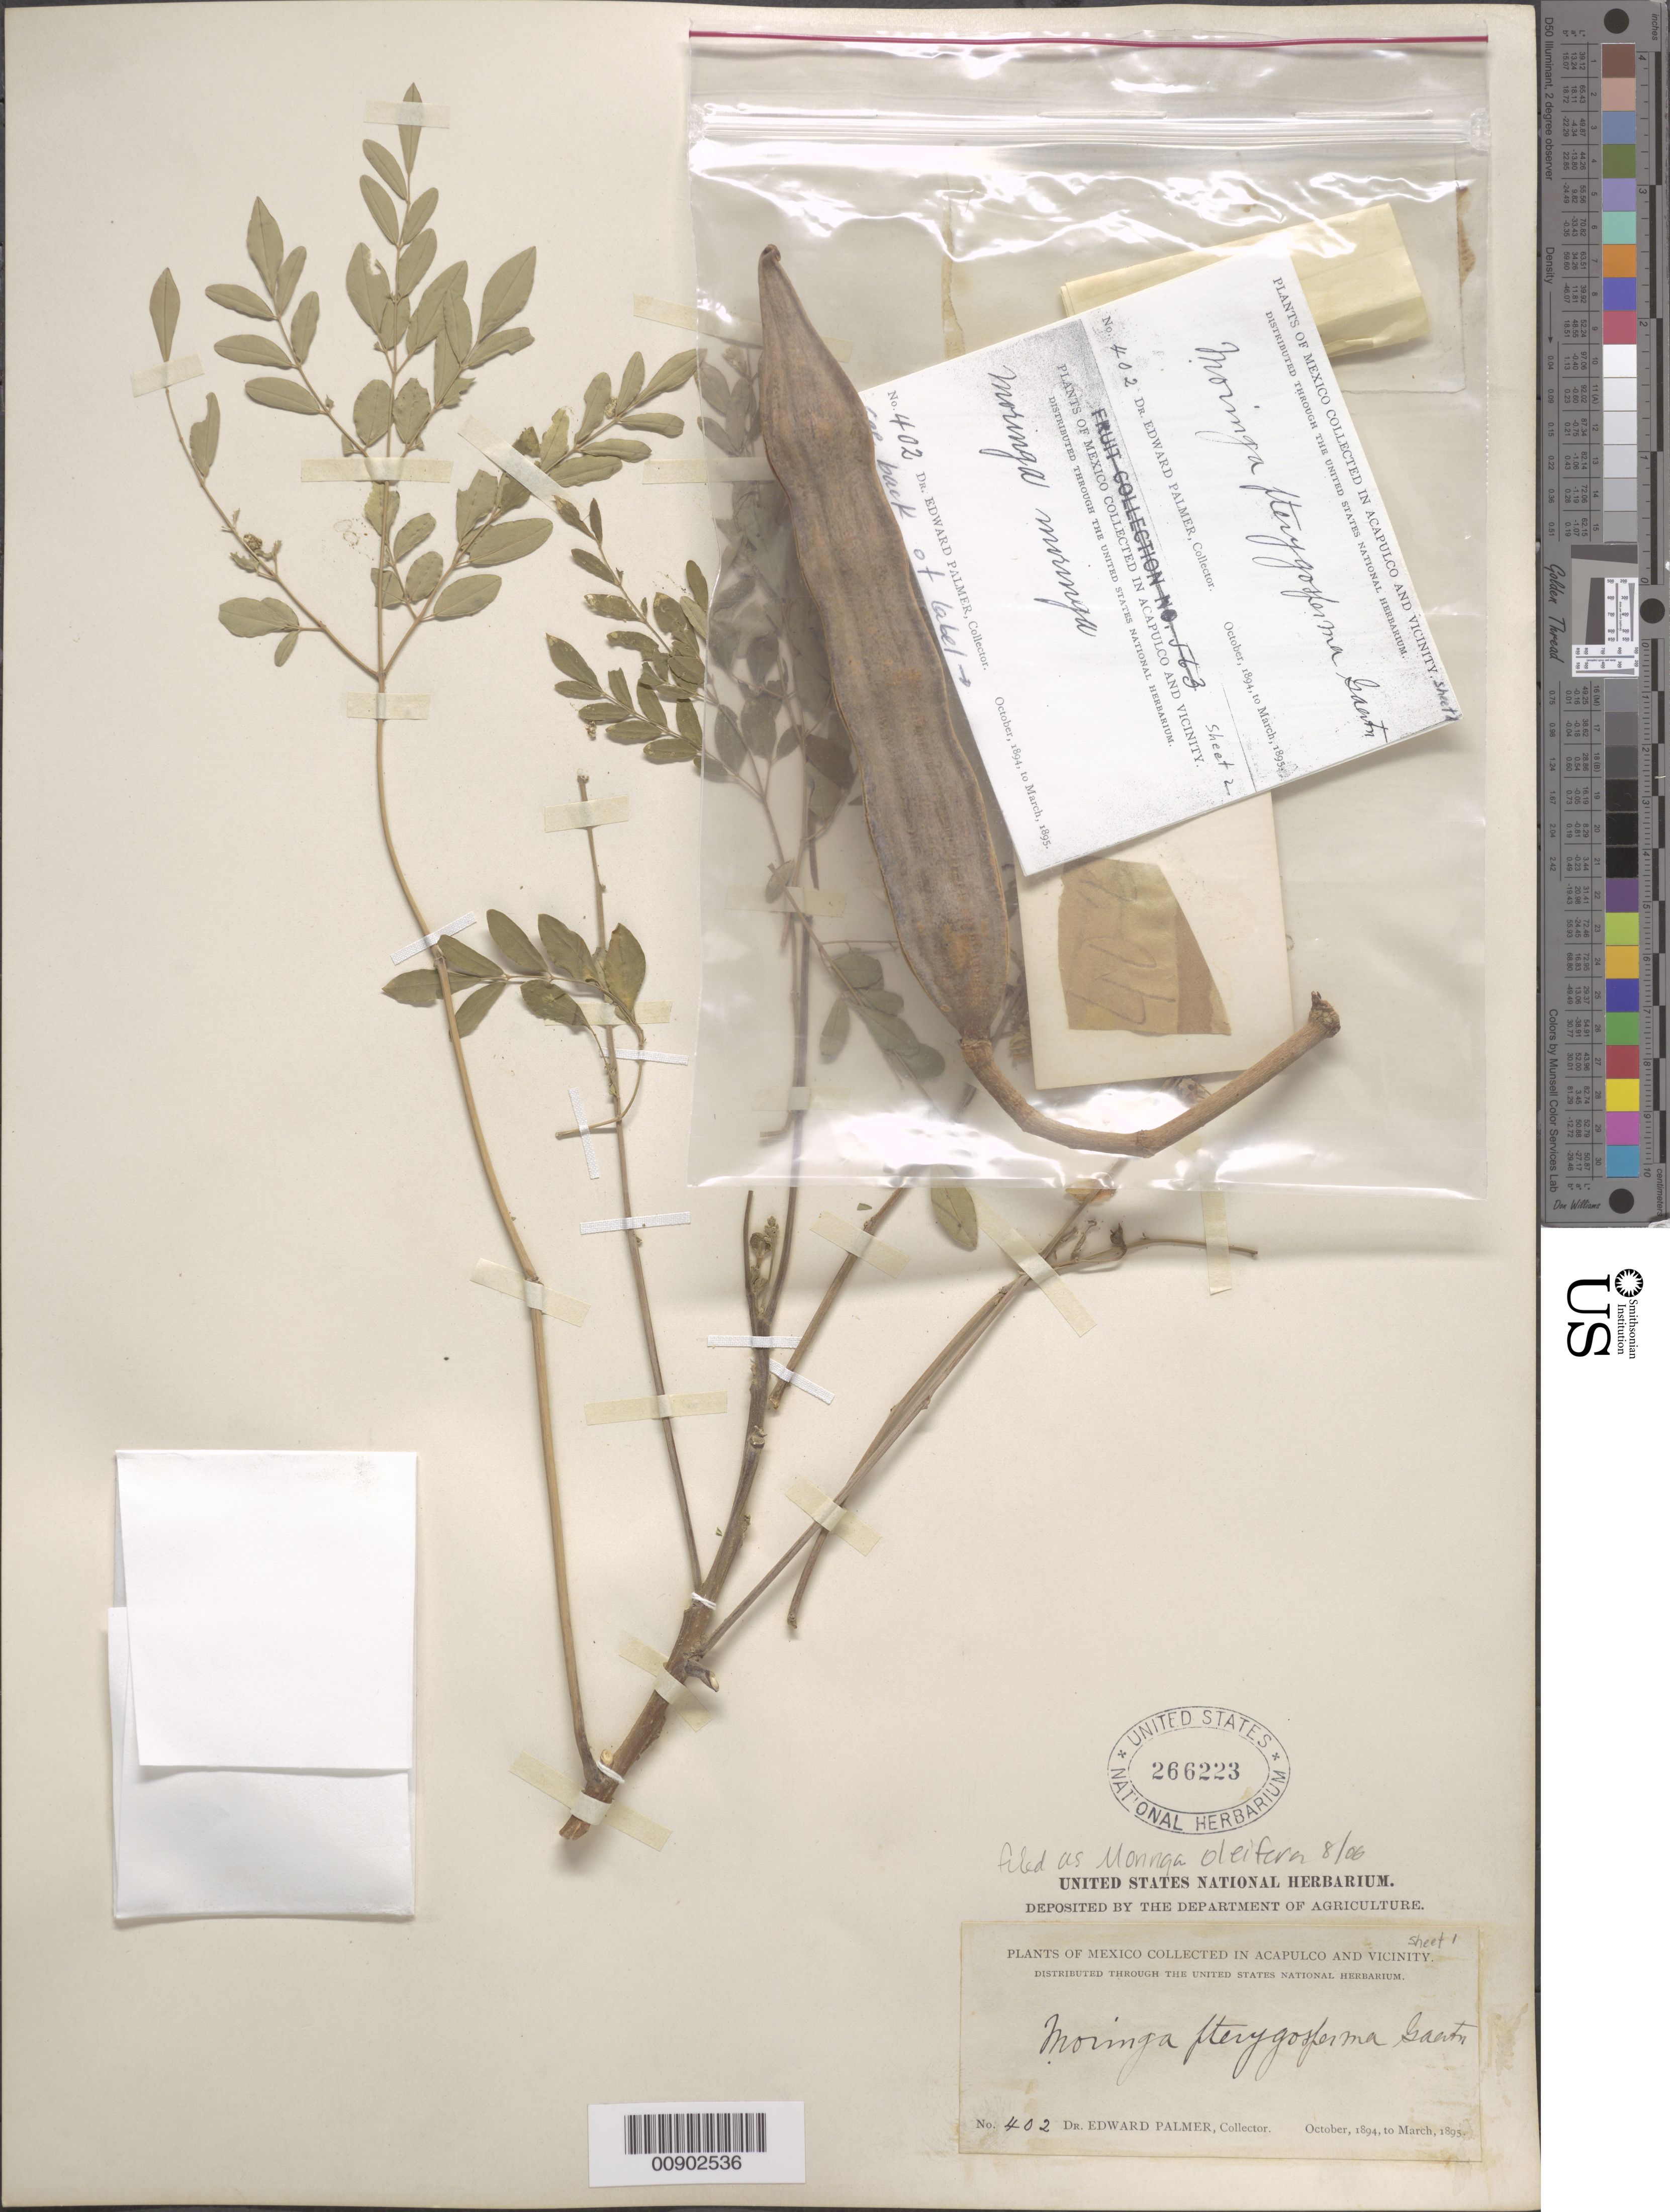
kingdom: Plantae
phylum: Tracheophyta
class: Magnoliopsida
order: Brassicales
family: Moringaceae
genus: Moringa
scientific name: Moringa oleifera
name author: Lam.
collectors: E. Palmer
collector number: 402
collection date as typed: Oct 1894 to -- Mar 1895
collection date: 1894-10/1895-03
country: Mexico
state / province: Guerrero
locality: Acapulco, Guerrero and vicinity.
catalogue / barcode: US 266223